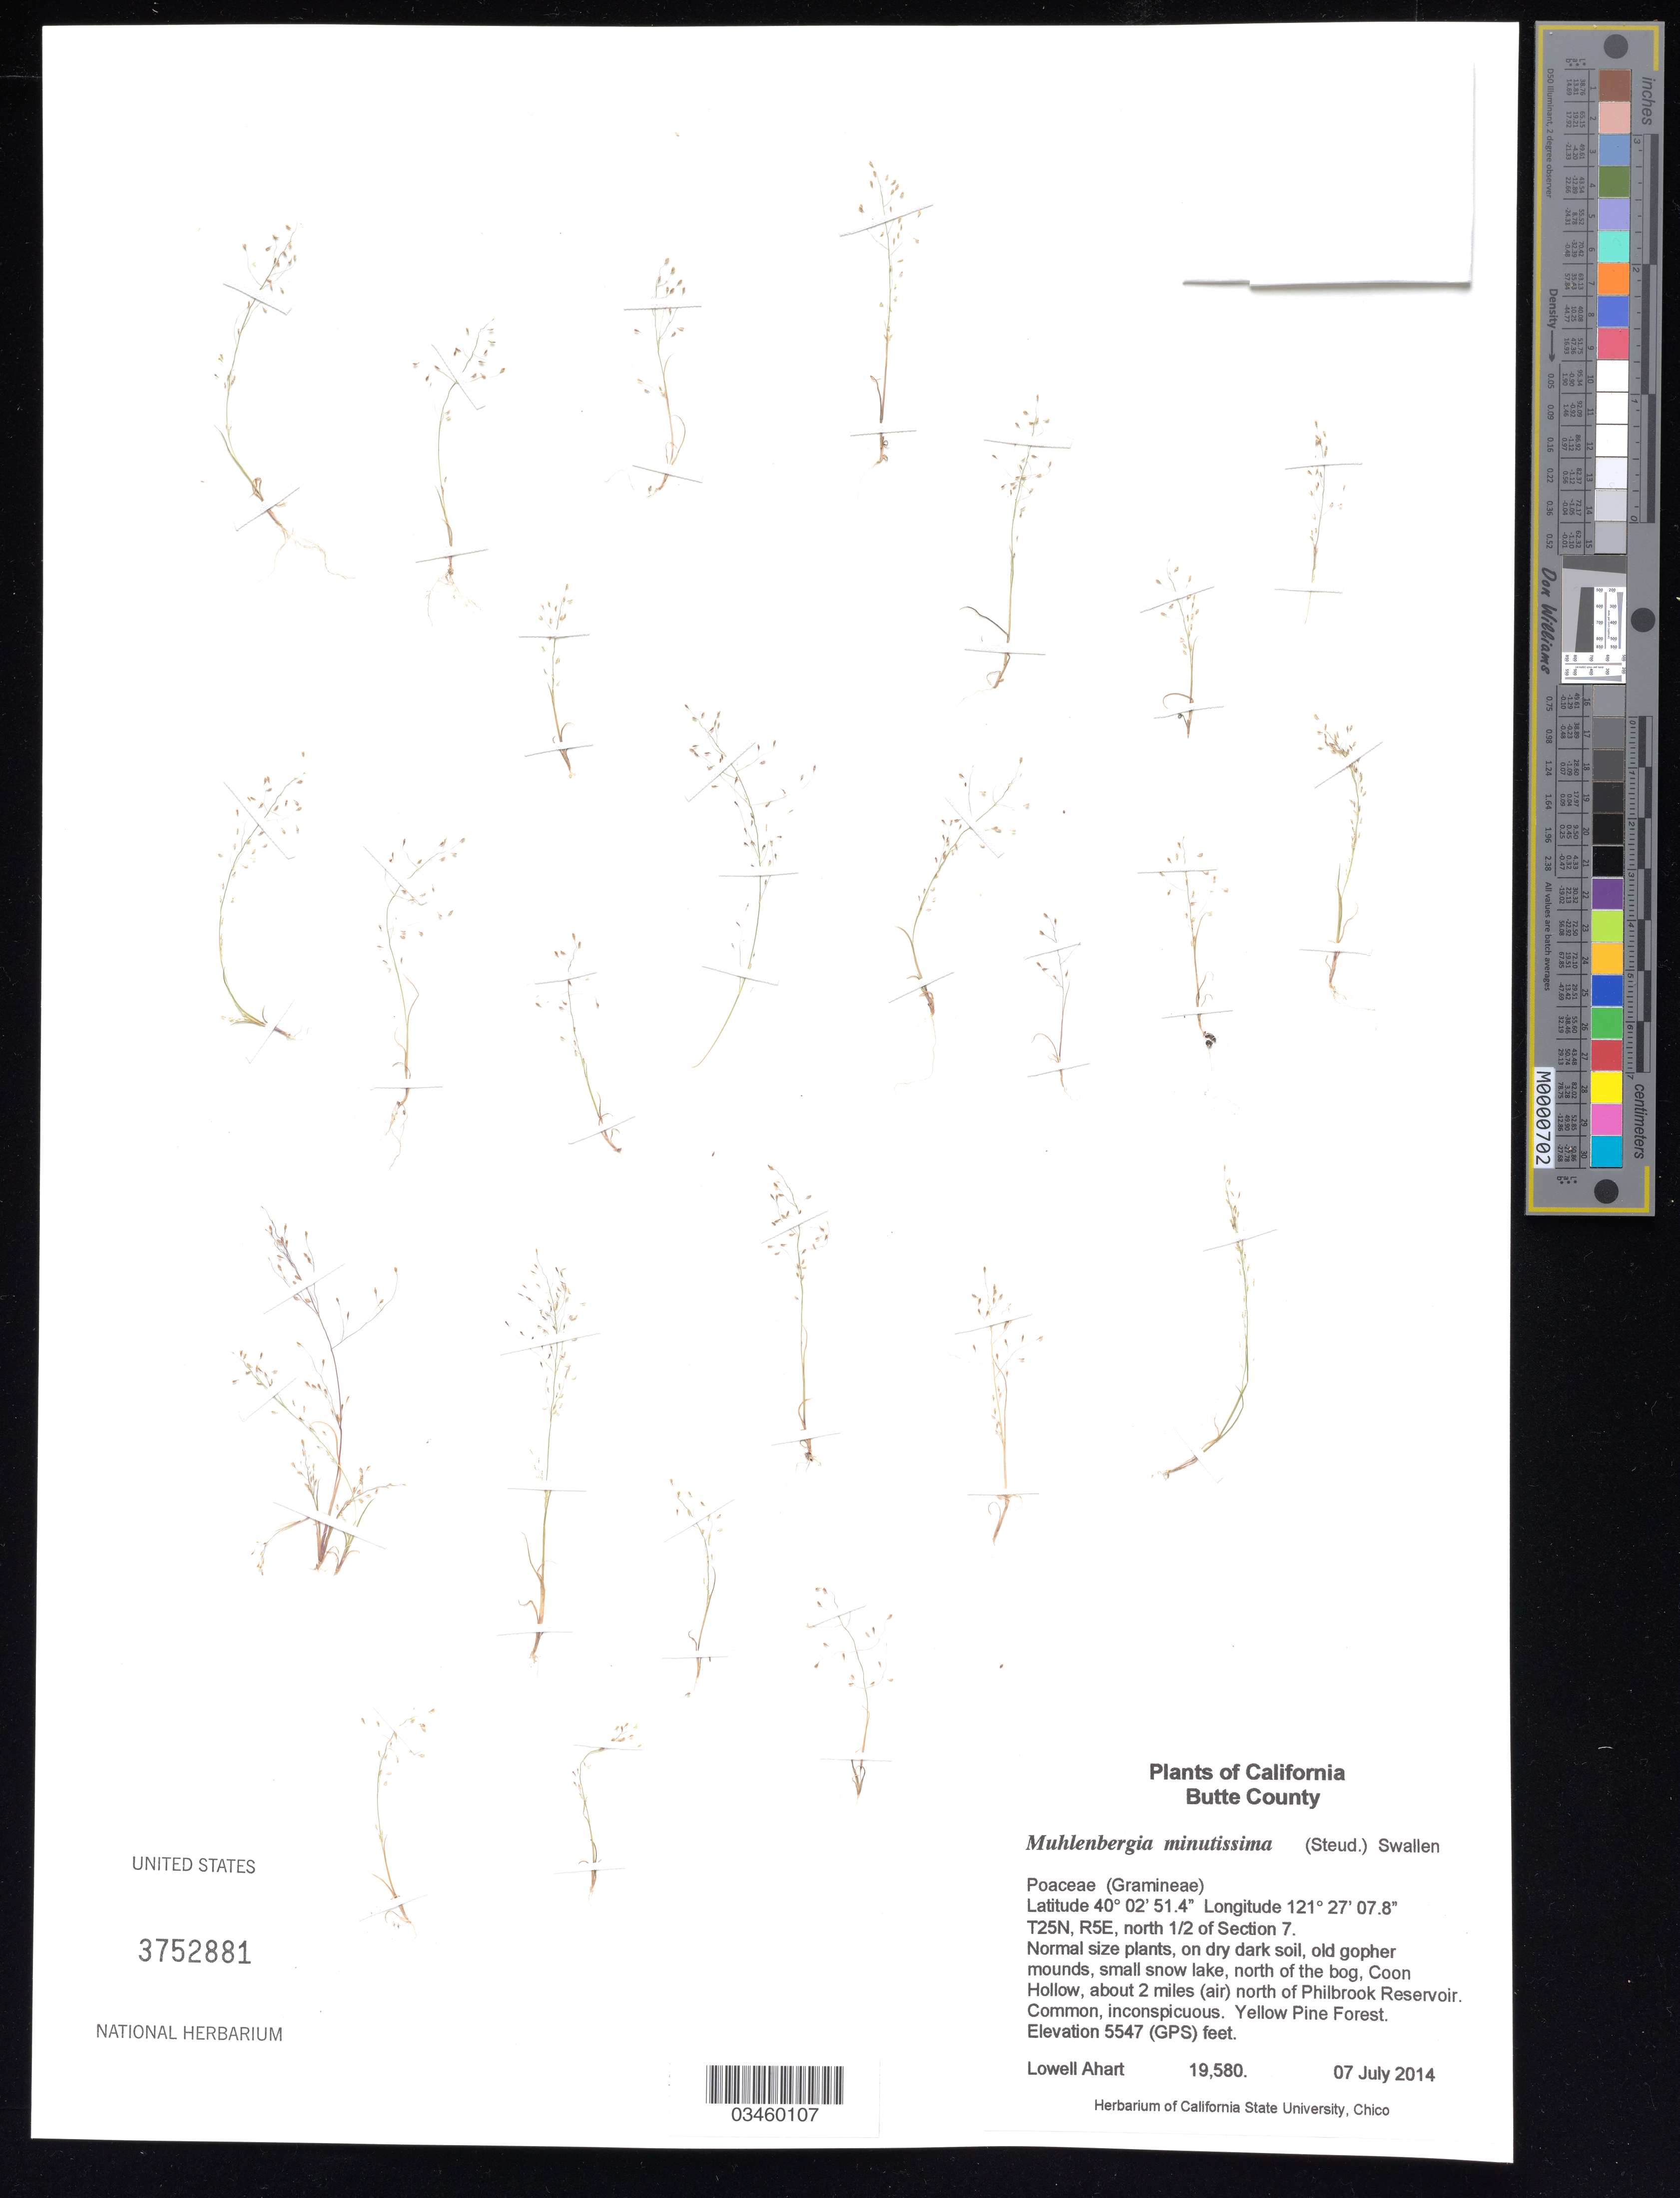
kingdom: Plantae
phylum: Tracheophyta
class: Liliopsida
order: Poales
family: Poaceae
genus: Muhlenbergia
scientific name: Muhlenbergia minutissima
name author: (Steud.) Swallen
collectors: L. Ahart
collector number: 19580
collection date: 2014-07-07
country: United States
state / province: California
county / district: Butte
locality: Butte County, T25N, R5E, north ½ of Section 7, small snow lake, north of the bog, Coon Hollow, about 2 miles (air) north of Philbrook Reservoir. Common. Yellow Pine Forest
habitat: Dry dark soil, old gopher mounds, small snow lake, north of bog.Yellow Pine Forest.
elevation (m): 1691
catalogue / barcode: US 3752881